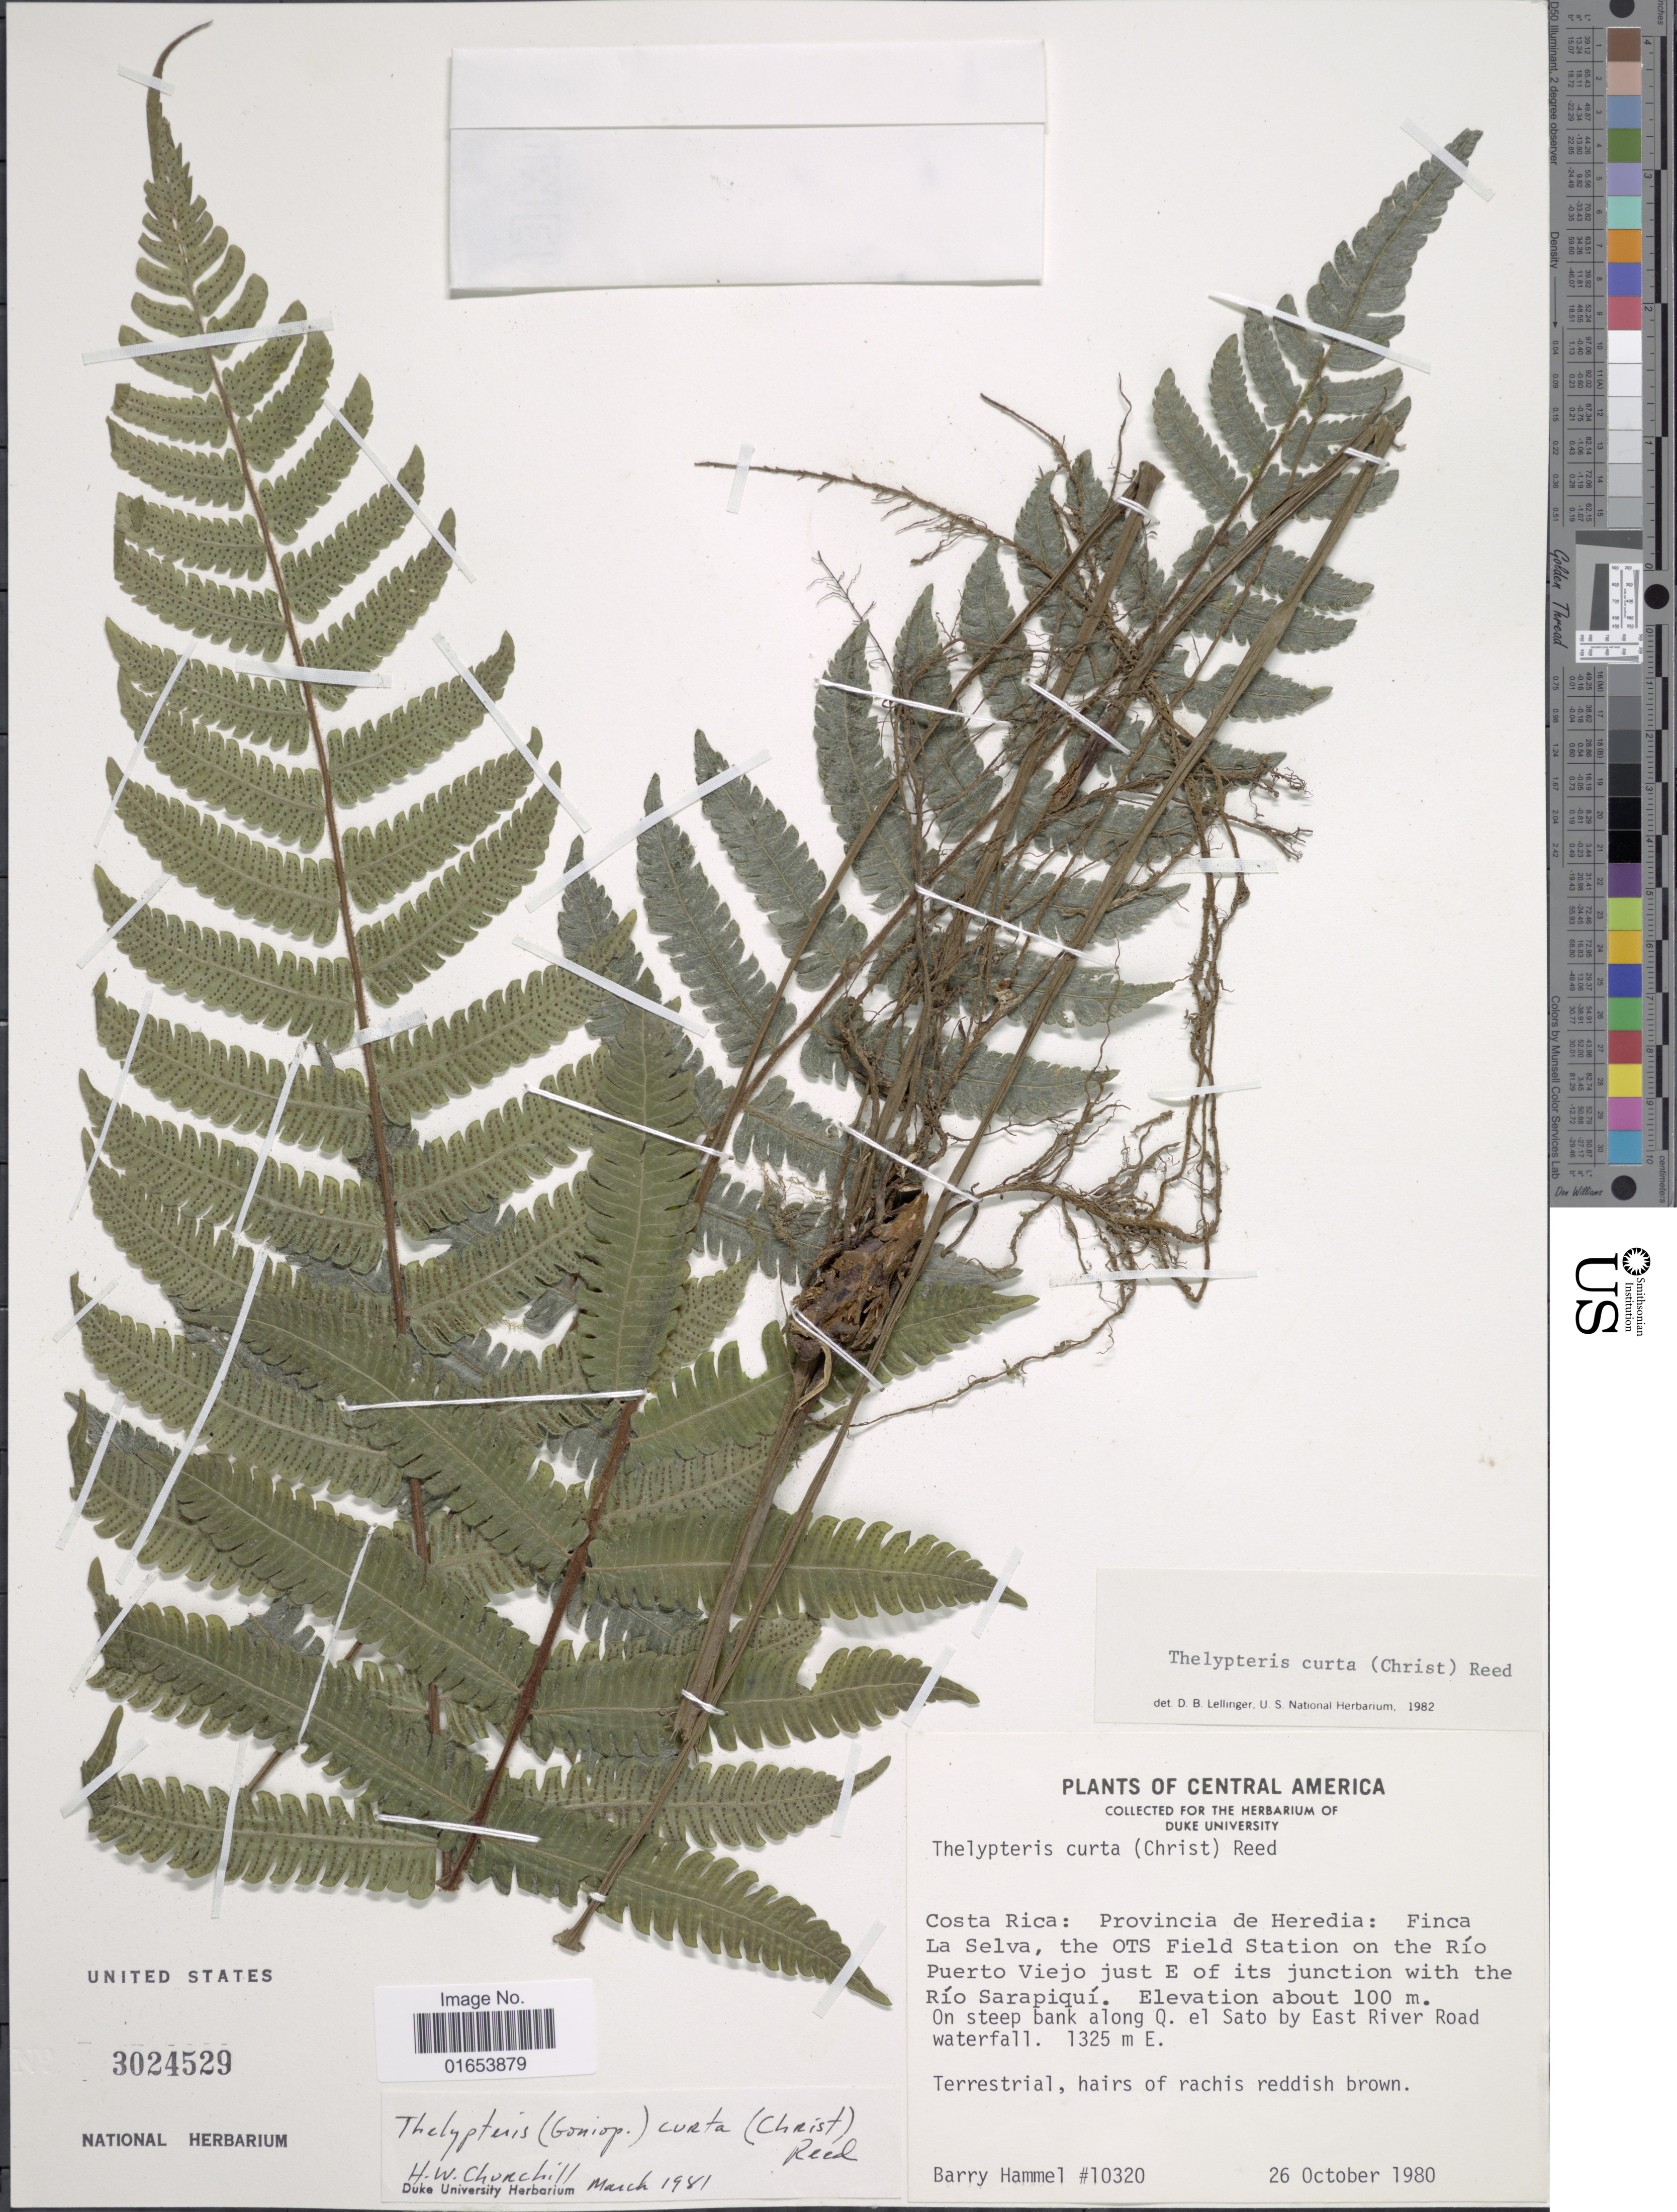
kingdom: Plantae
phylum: Tracheophyta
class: Polypodiopsida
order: Polypodiales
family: Thelypteridaceae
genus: Goniopteris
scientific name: Goniopteris curta (Christ) comb. nov., ined 2015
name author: (Christ)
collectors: B. Hammel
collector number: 10320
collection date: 1980-10-26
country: Costa Rica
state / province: Heredia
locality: Costa Rica: Provincia de Heredia: Finca La Selva, the OTS Field Station on the Rio Puerto Viejo just E of its junction with the Rio Sarapiqui, on steep bank along Q. el Sato by East River Road waterfall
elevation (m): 100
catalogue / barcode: US 3024529